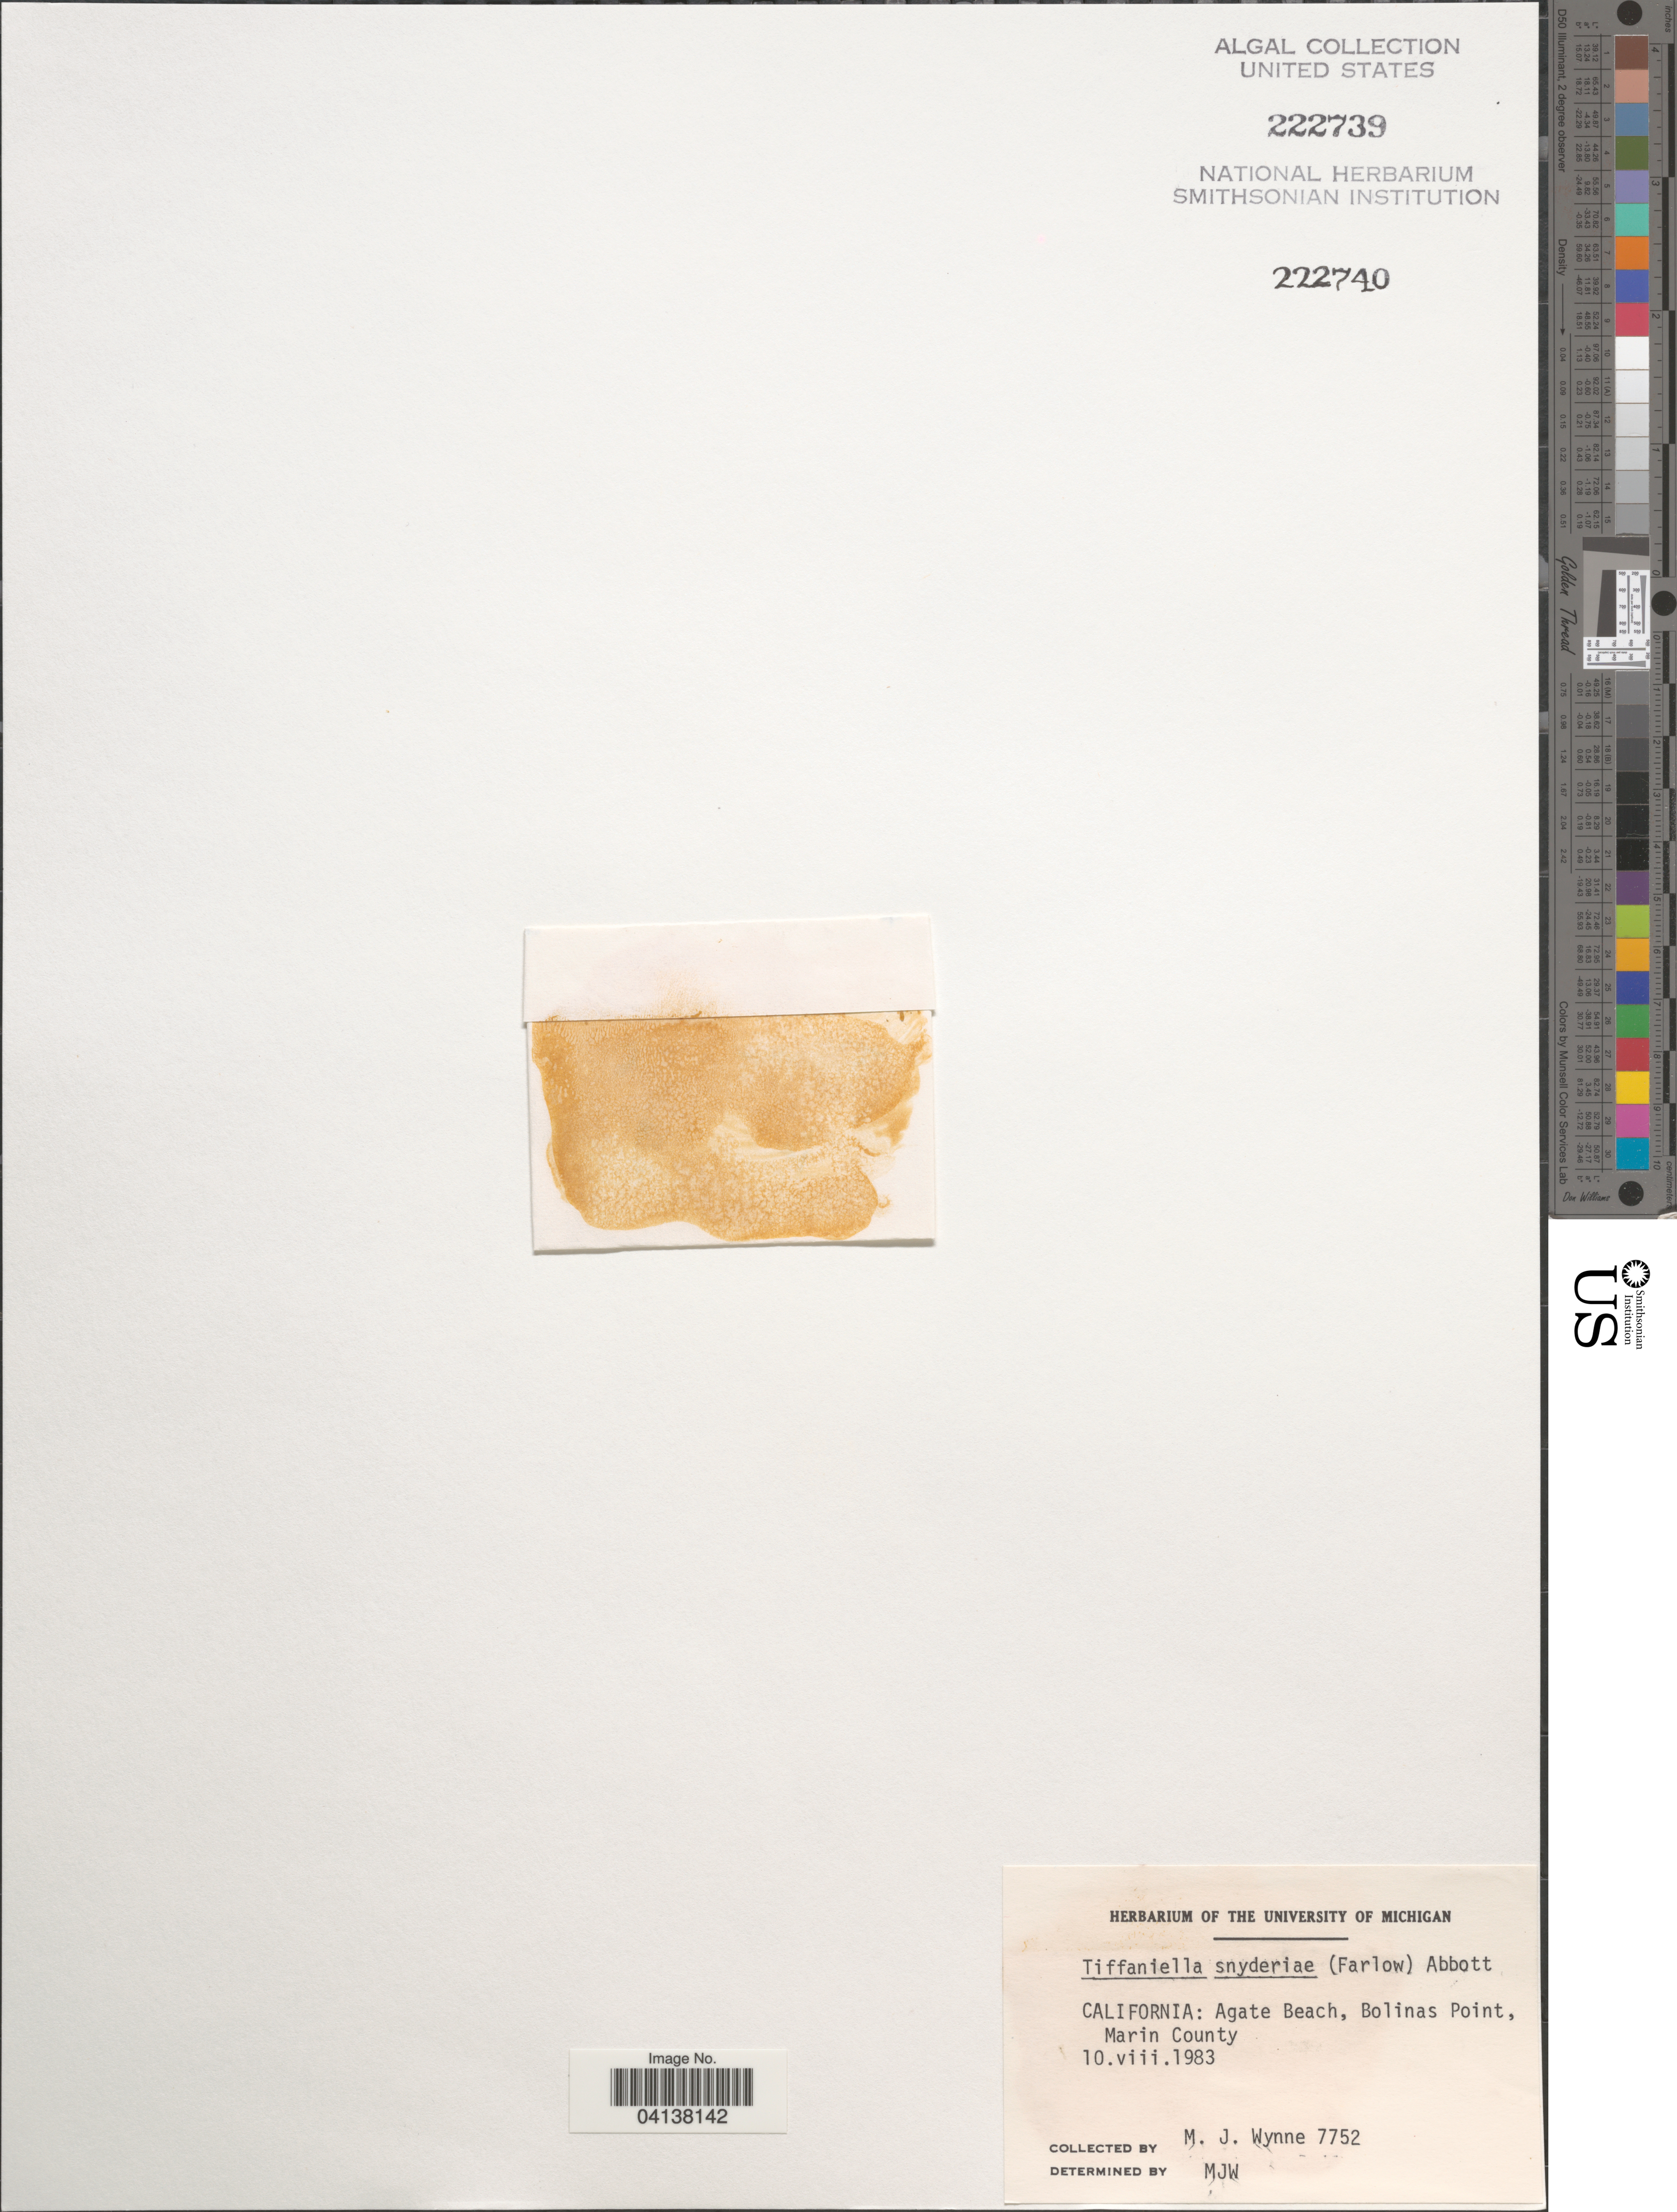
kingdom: Plantae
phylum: Rhodophyta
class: Florideophyceae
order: Ceramiales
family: Wrangeliaceae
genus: Tiffaniella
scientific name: Tiffaniella snyderae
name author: (Farl.) I.A. Abbott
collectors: M.J. Wynne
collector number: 7752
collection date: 1983-08-10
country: United States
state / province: California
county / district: Marin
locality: Agate Beach, Bolinas Point, Marin County.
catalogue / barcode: US 222739